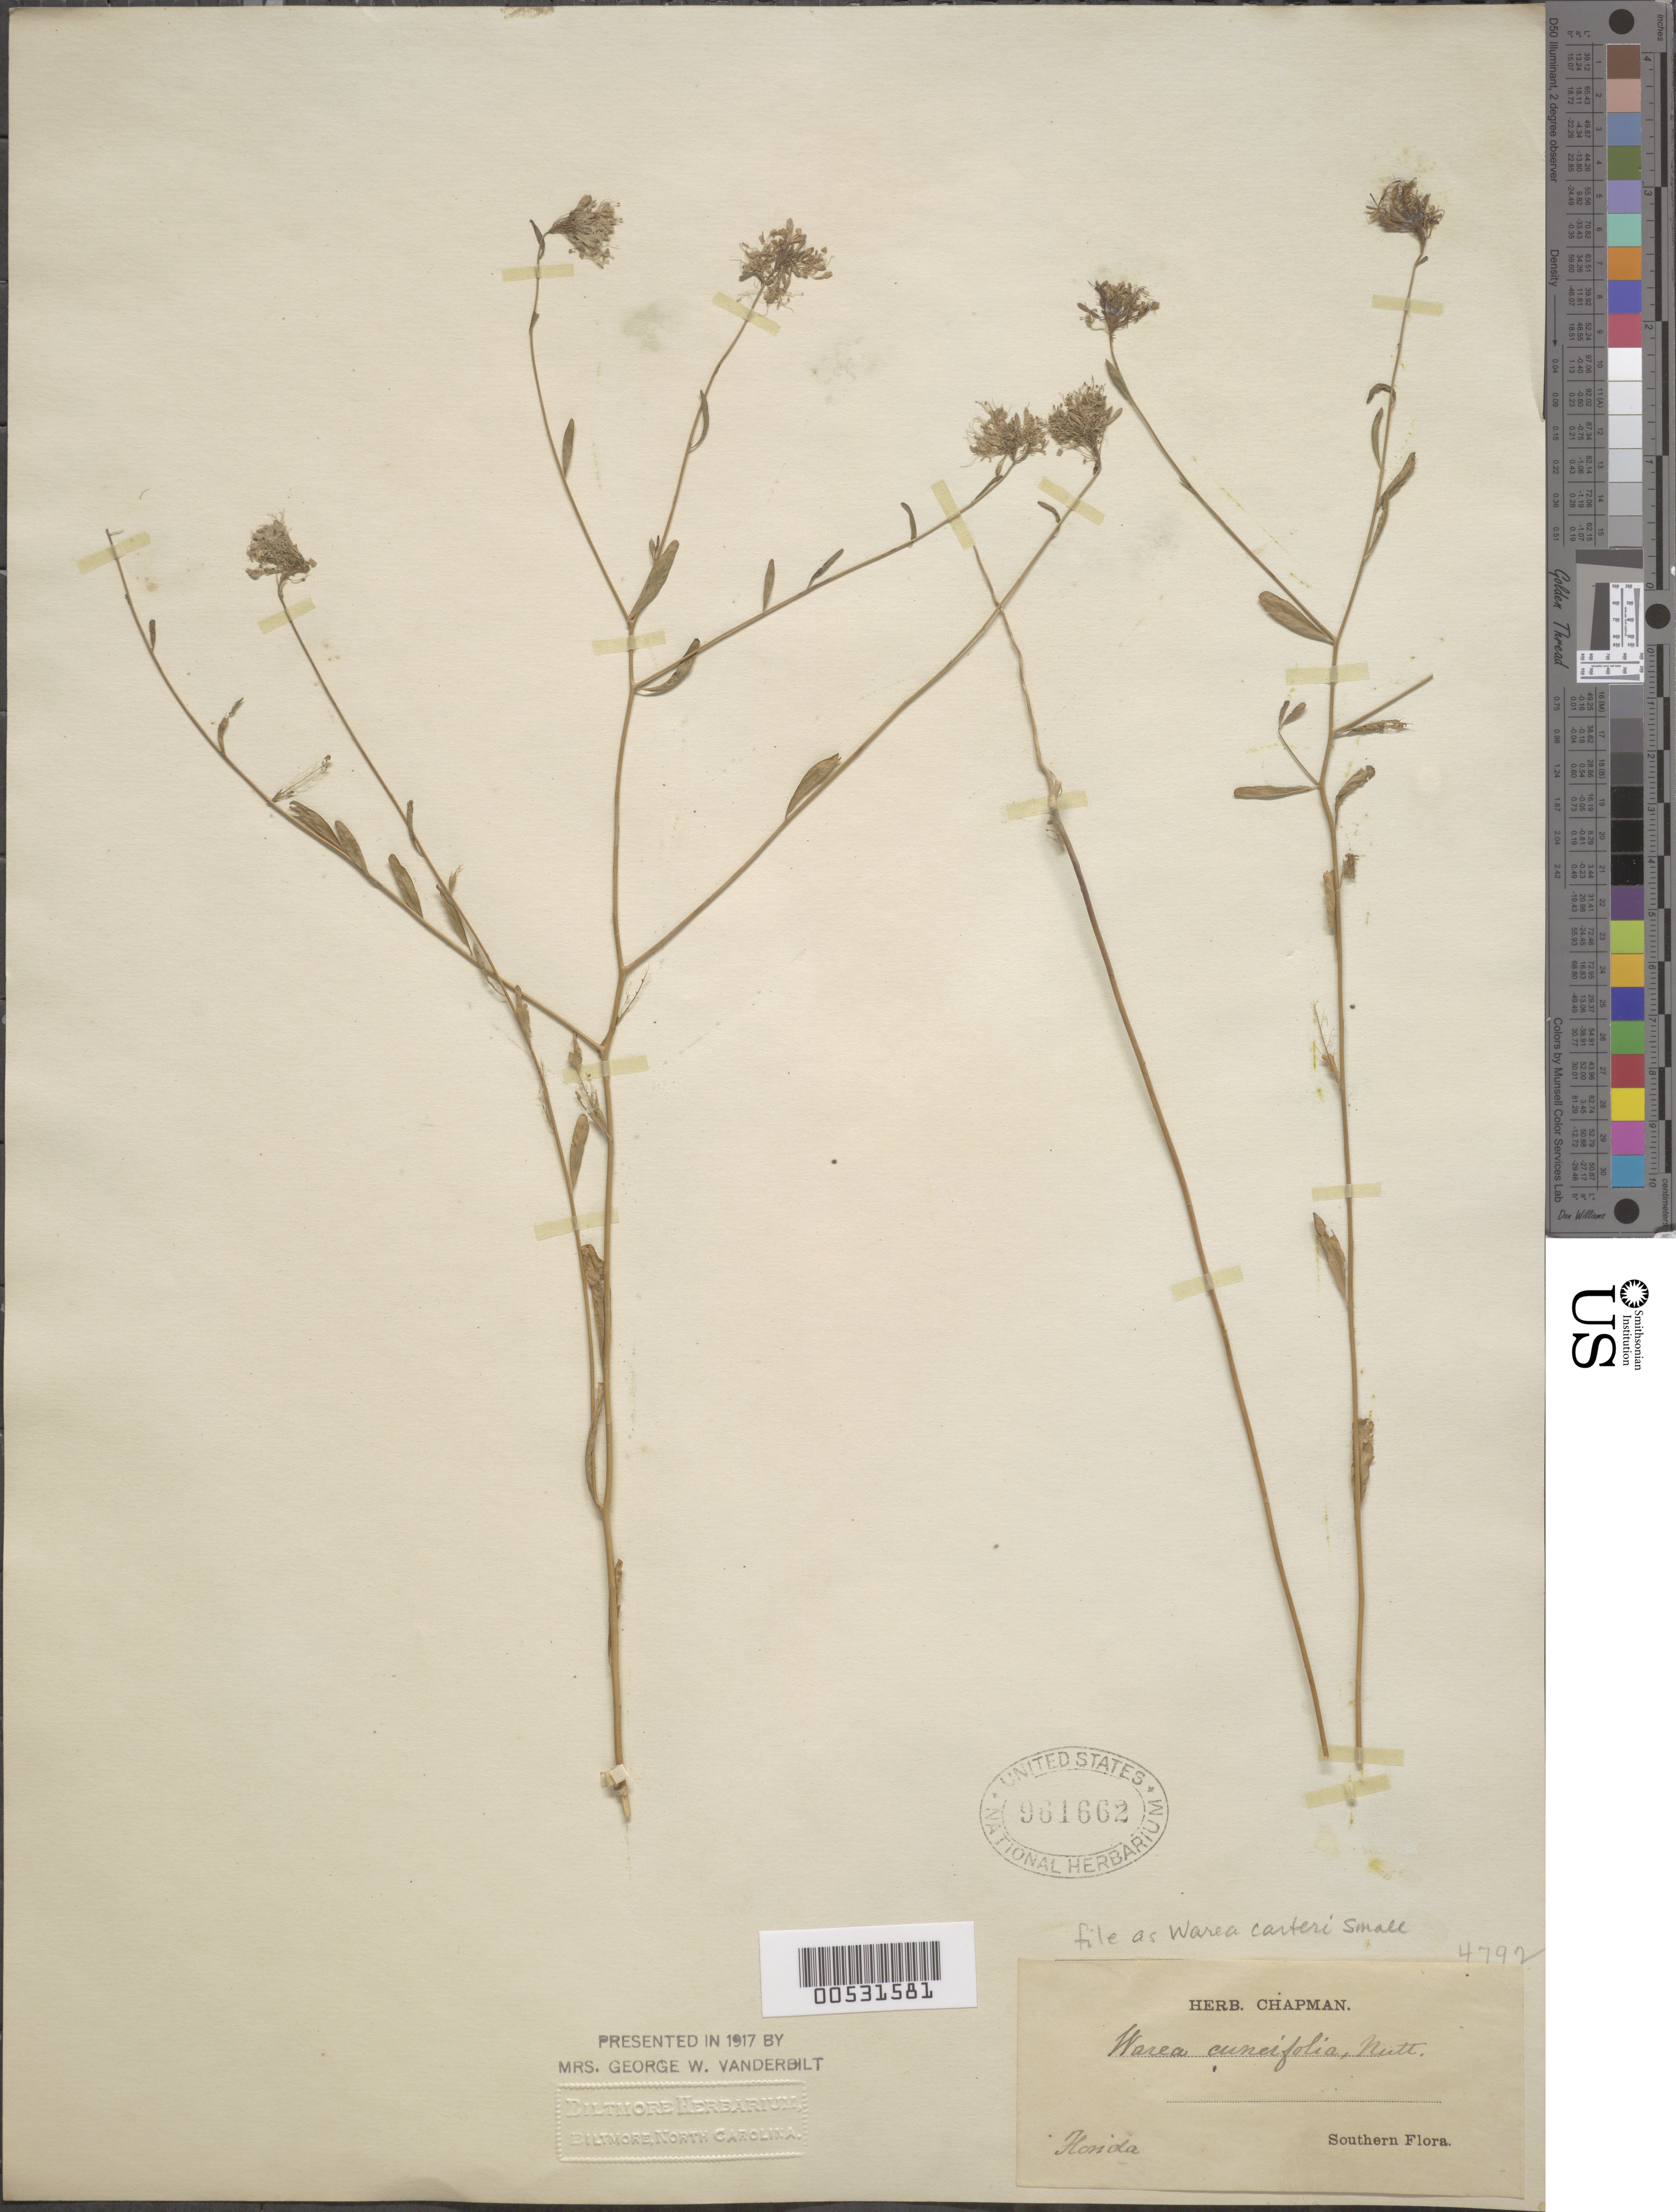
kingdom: Plantae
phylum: Tracheophyta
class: Magnoliopsida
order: Brassicales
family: Brassicaceae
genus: Warea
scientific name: Warea carteri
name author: Small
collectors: ex herb. Chapman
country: United States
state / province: Florida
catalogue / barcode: US 961662